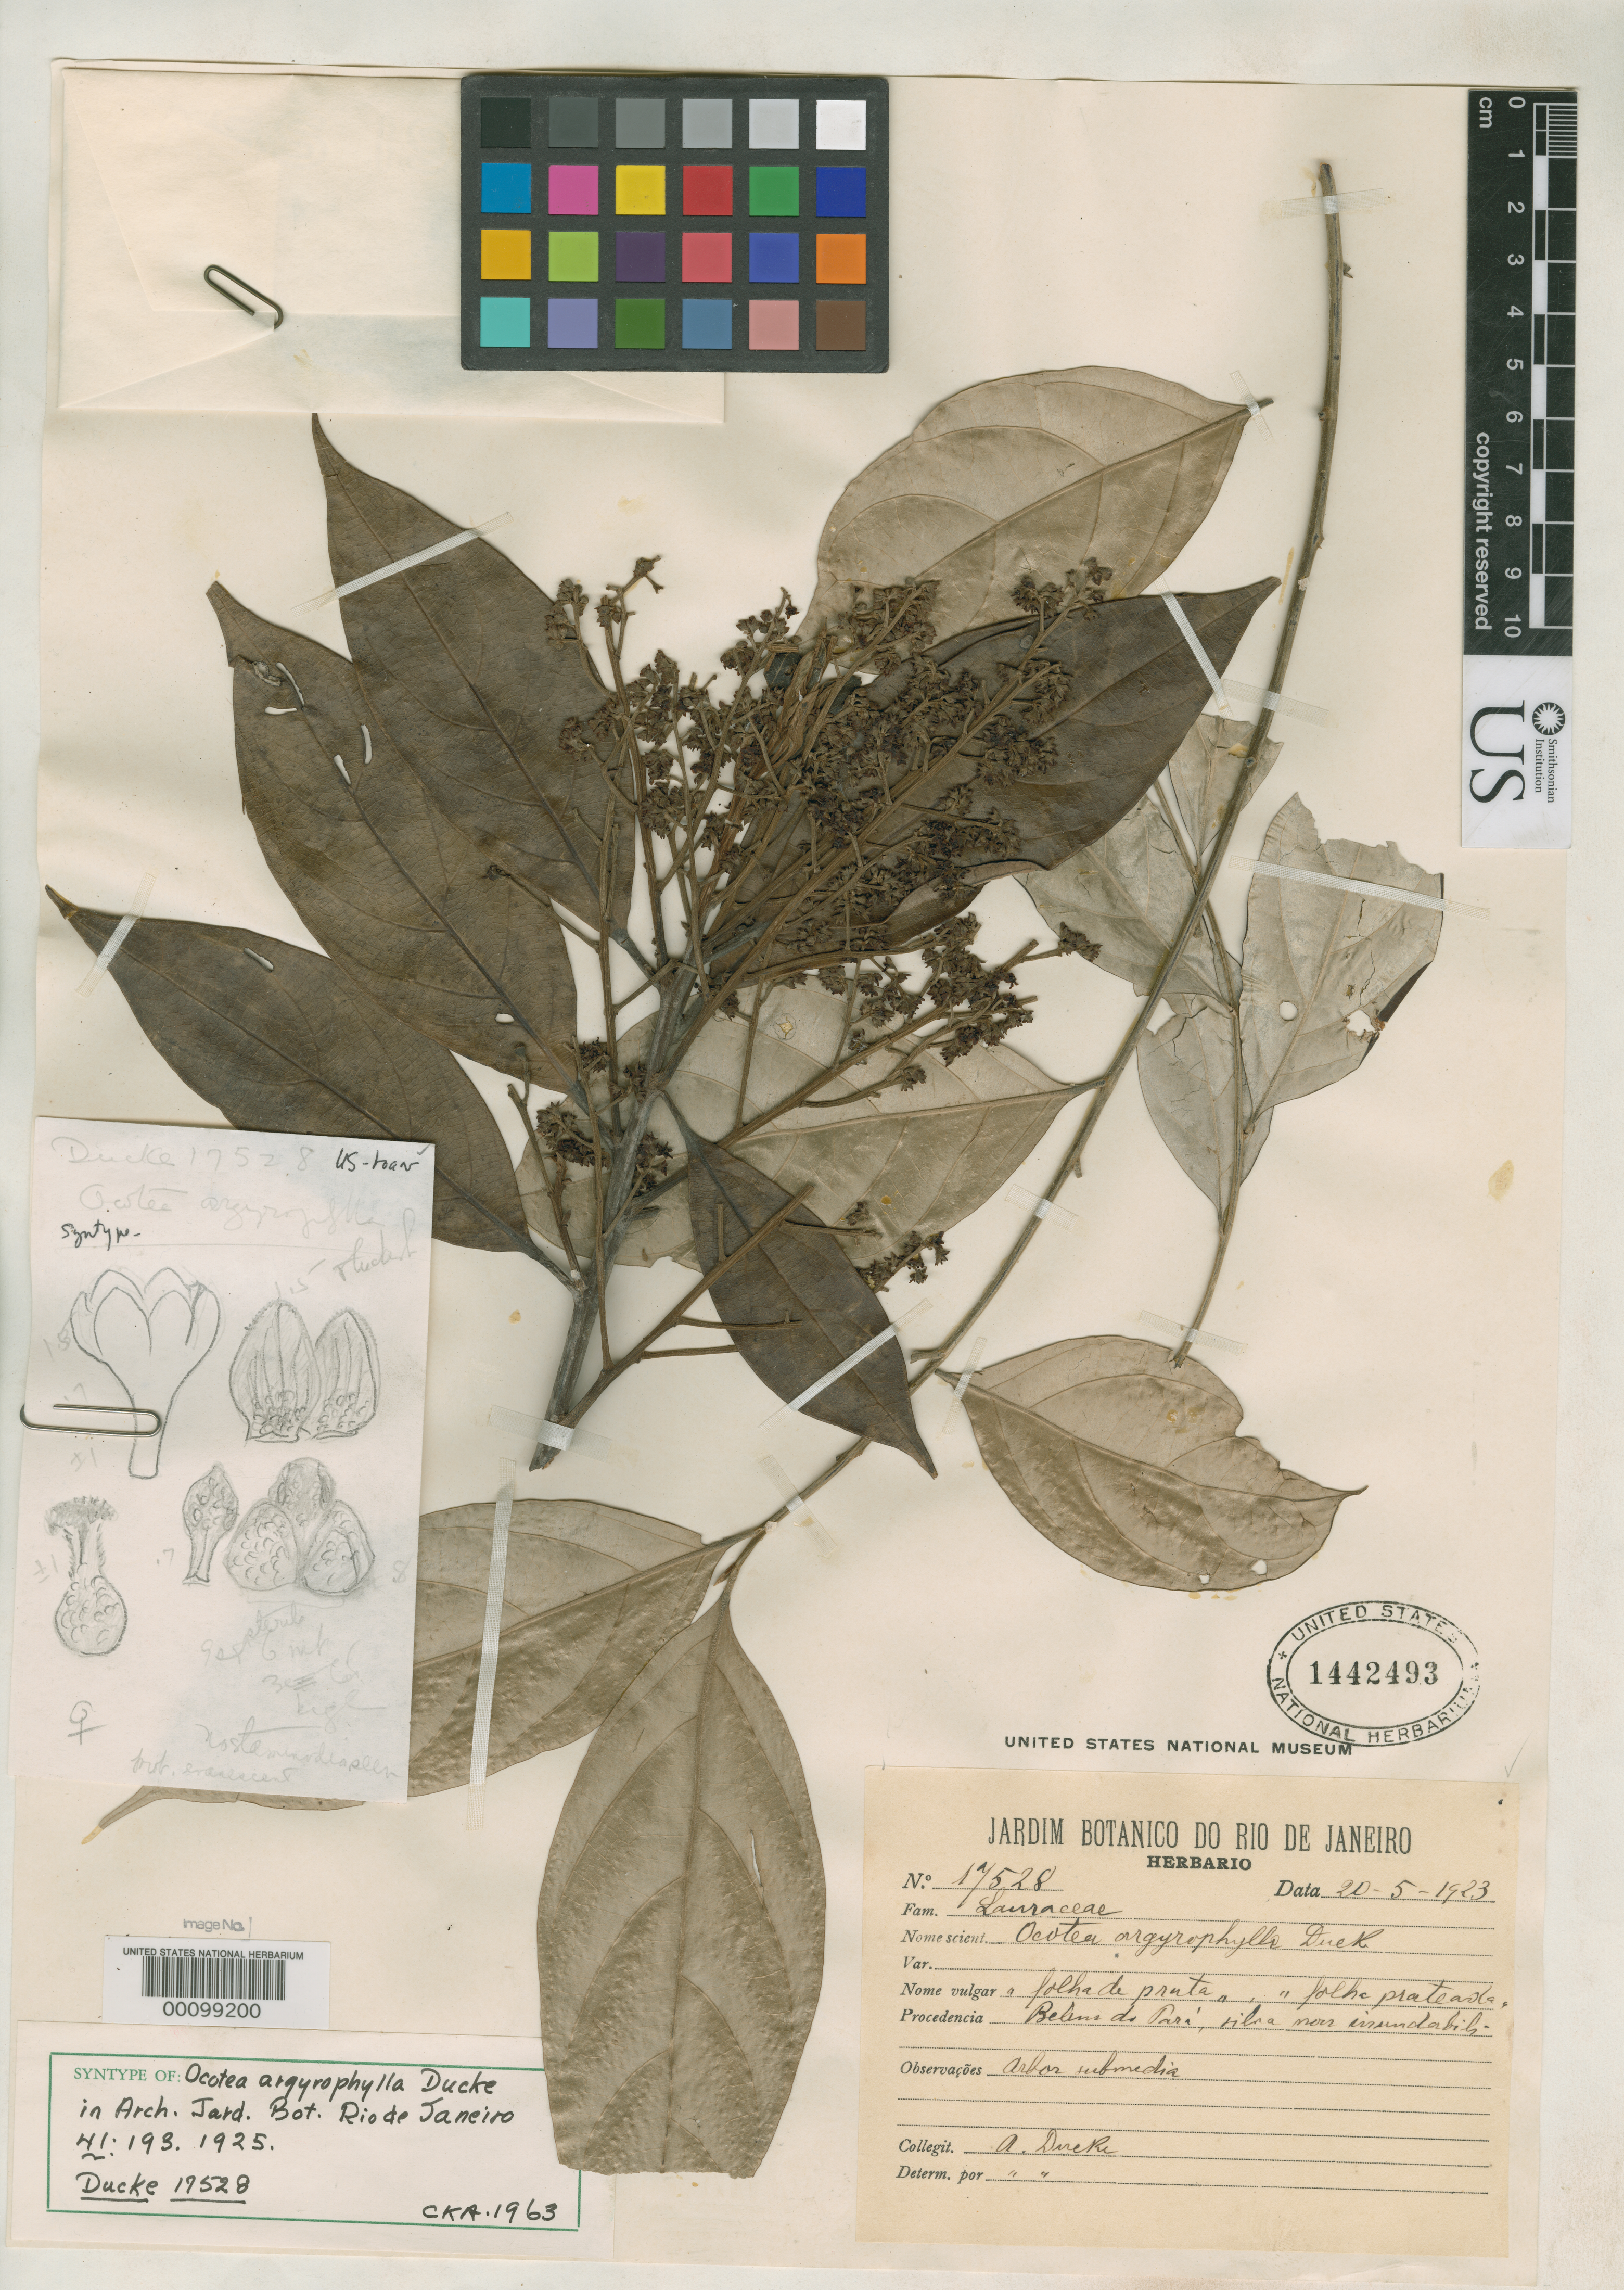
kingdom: Plantae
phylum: Tracheophyta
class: Magnoliopsida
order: Laurales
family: Lauraceae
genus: Ocotea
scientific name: Ocotea argyrophylla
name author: Ducke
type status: Syntype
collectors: A. Ducke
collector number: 17528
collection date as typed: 20 May 1923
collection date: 1923-05-20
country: Brazil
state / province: Pará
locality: Belem.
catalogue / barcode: US 1442493